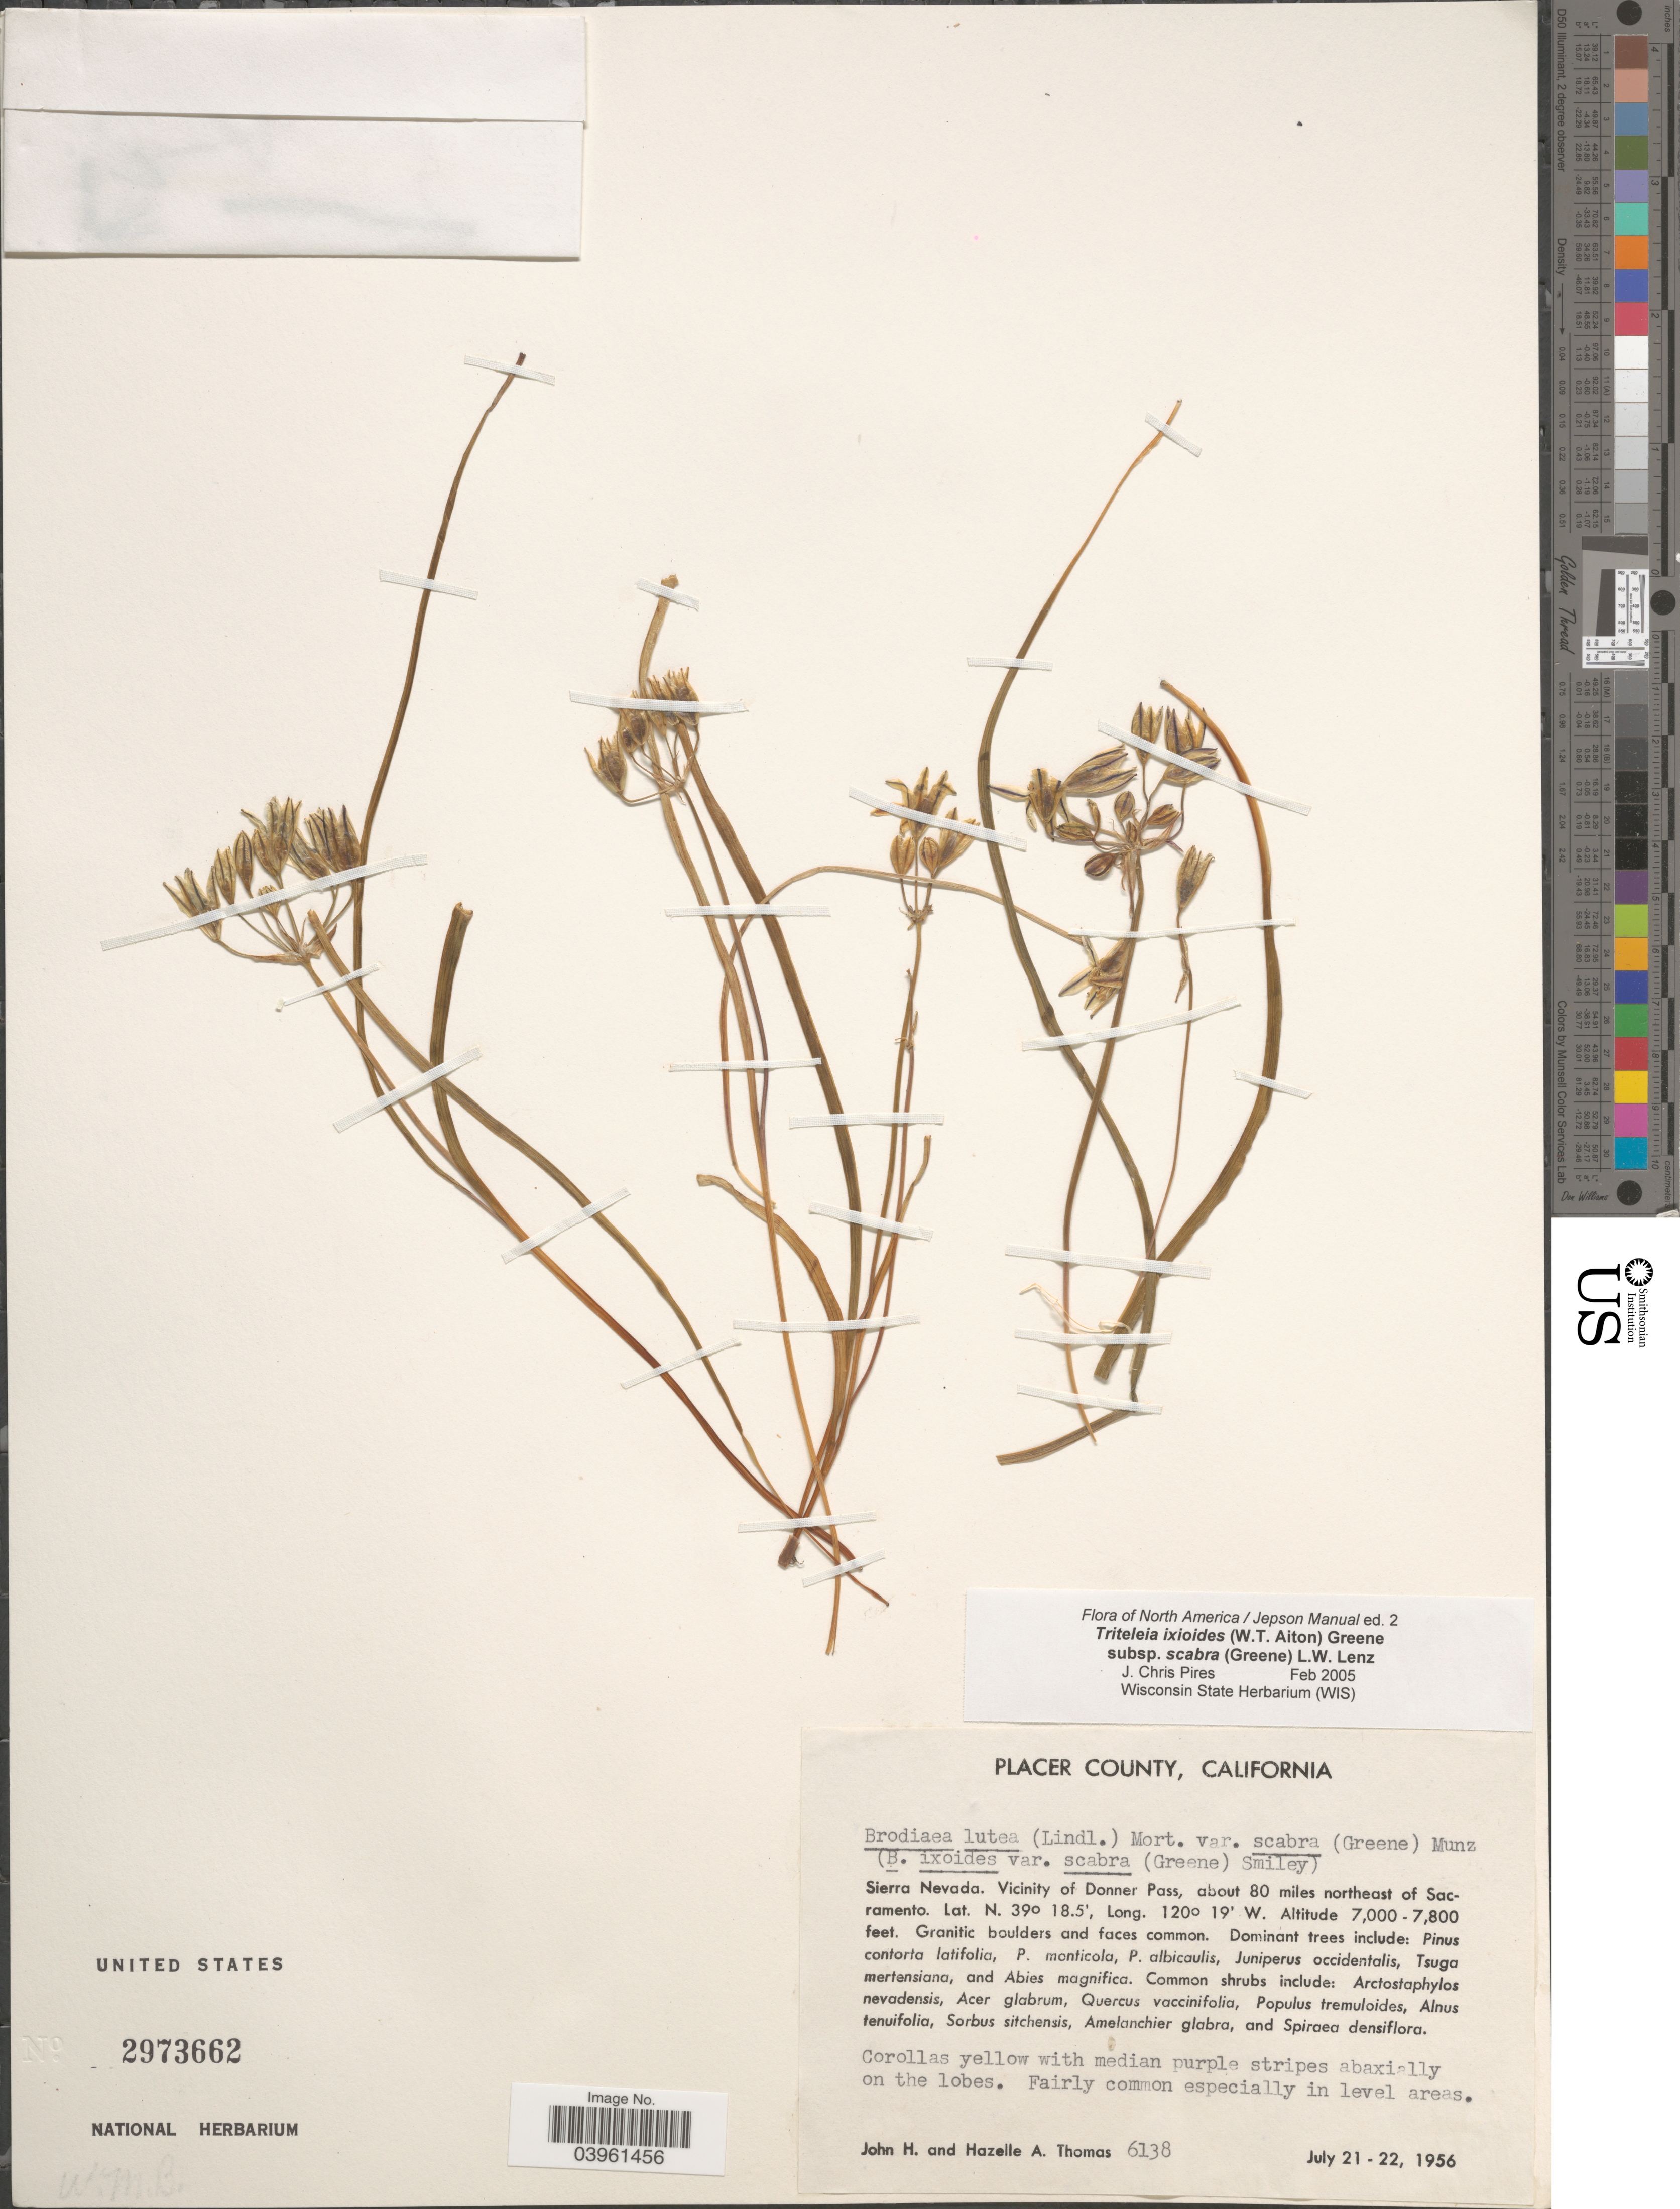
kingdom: Plantae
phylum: Tracheophyta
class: Liliopsida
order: Asparagales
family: Asparagaceae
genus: Triteleia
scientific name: Triteleia ixioides subsp. scabra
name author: (R. Br.) Greene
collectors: J. H. Thomas & H. Thomas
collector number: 6138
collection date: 1956-07-21/1956-07-22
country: United States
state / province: California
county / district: Placer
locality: Placer County. Sierra Nevada. Vicinity of Donner Pass, about 80 miles northeast of Sacramento.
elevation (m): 2134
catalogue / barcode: US 2973662